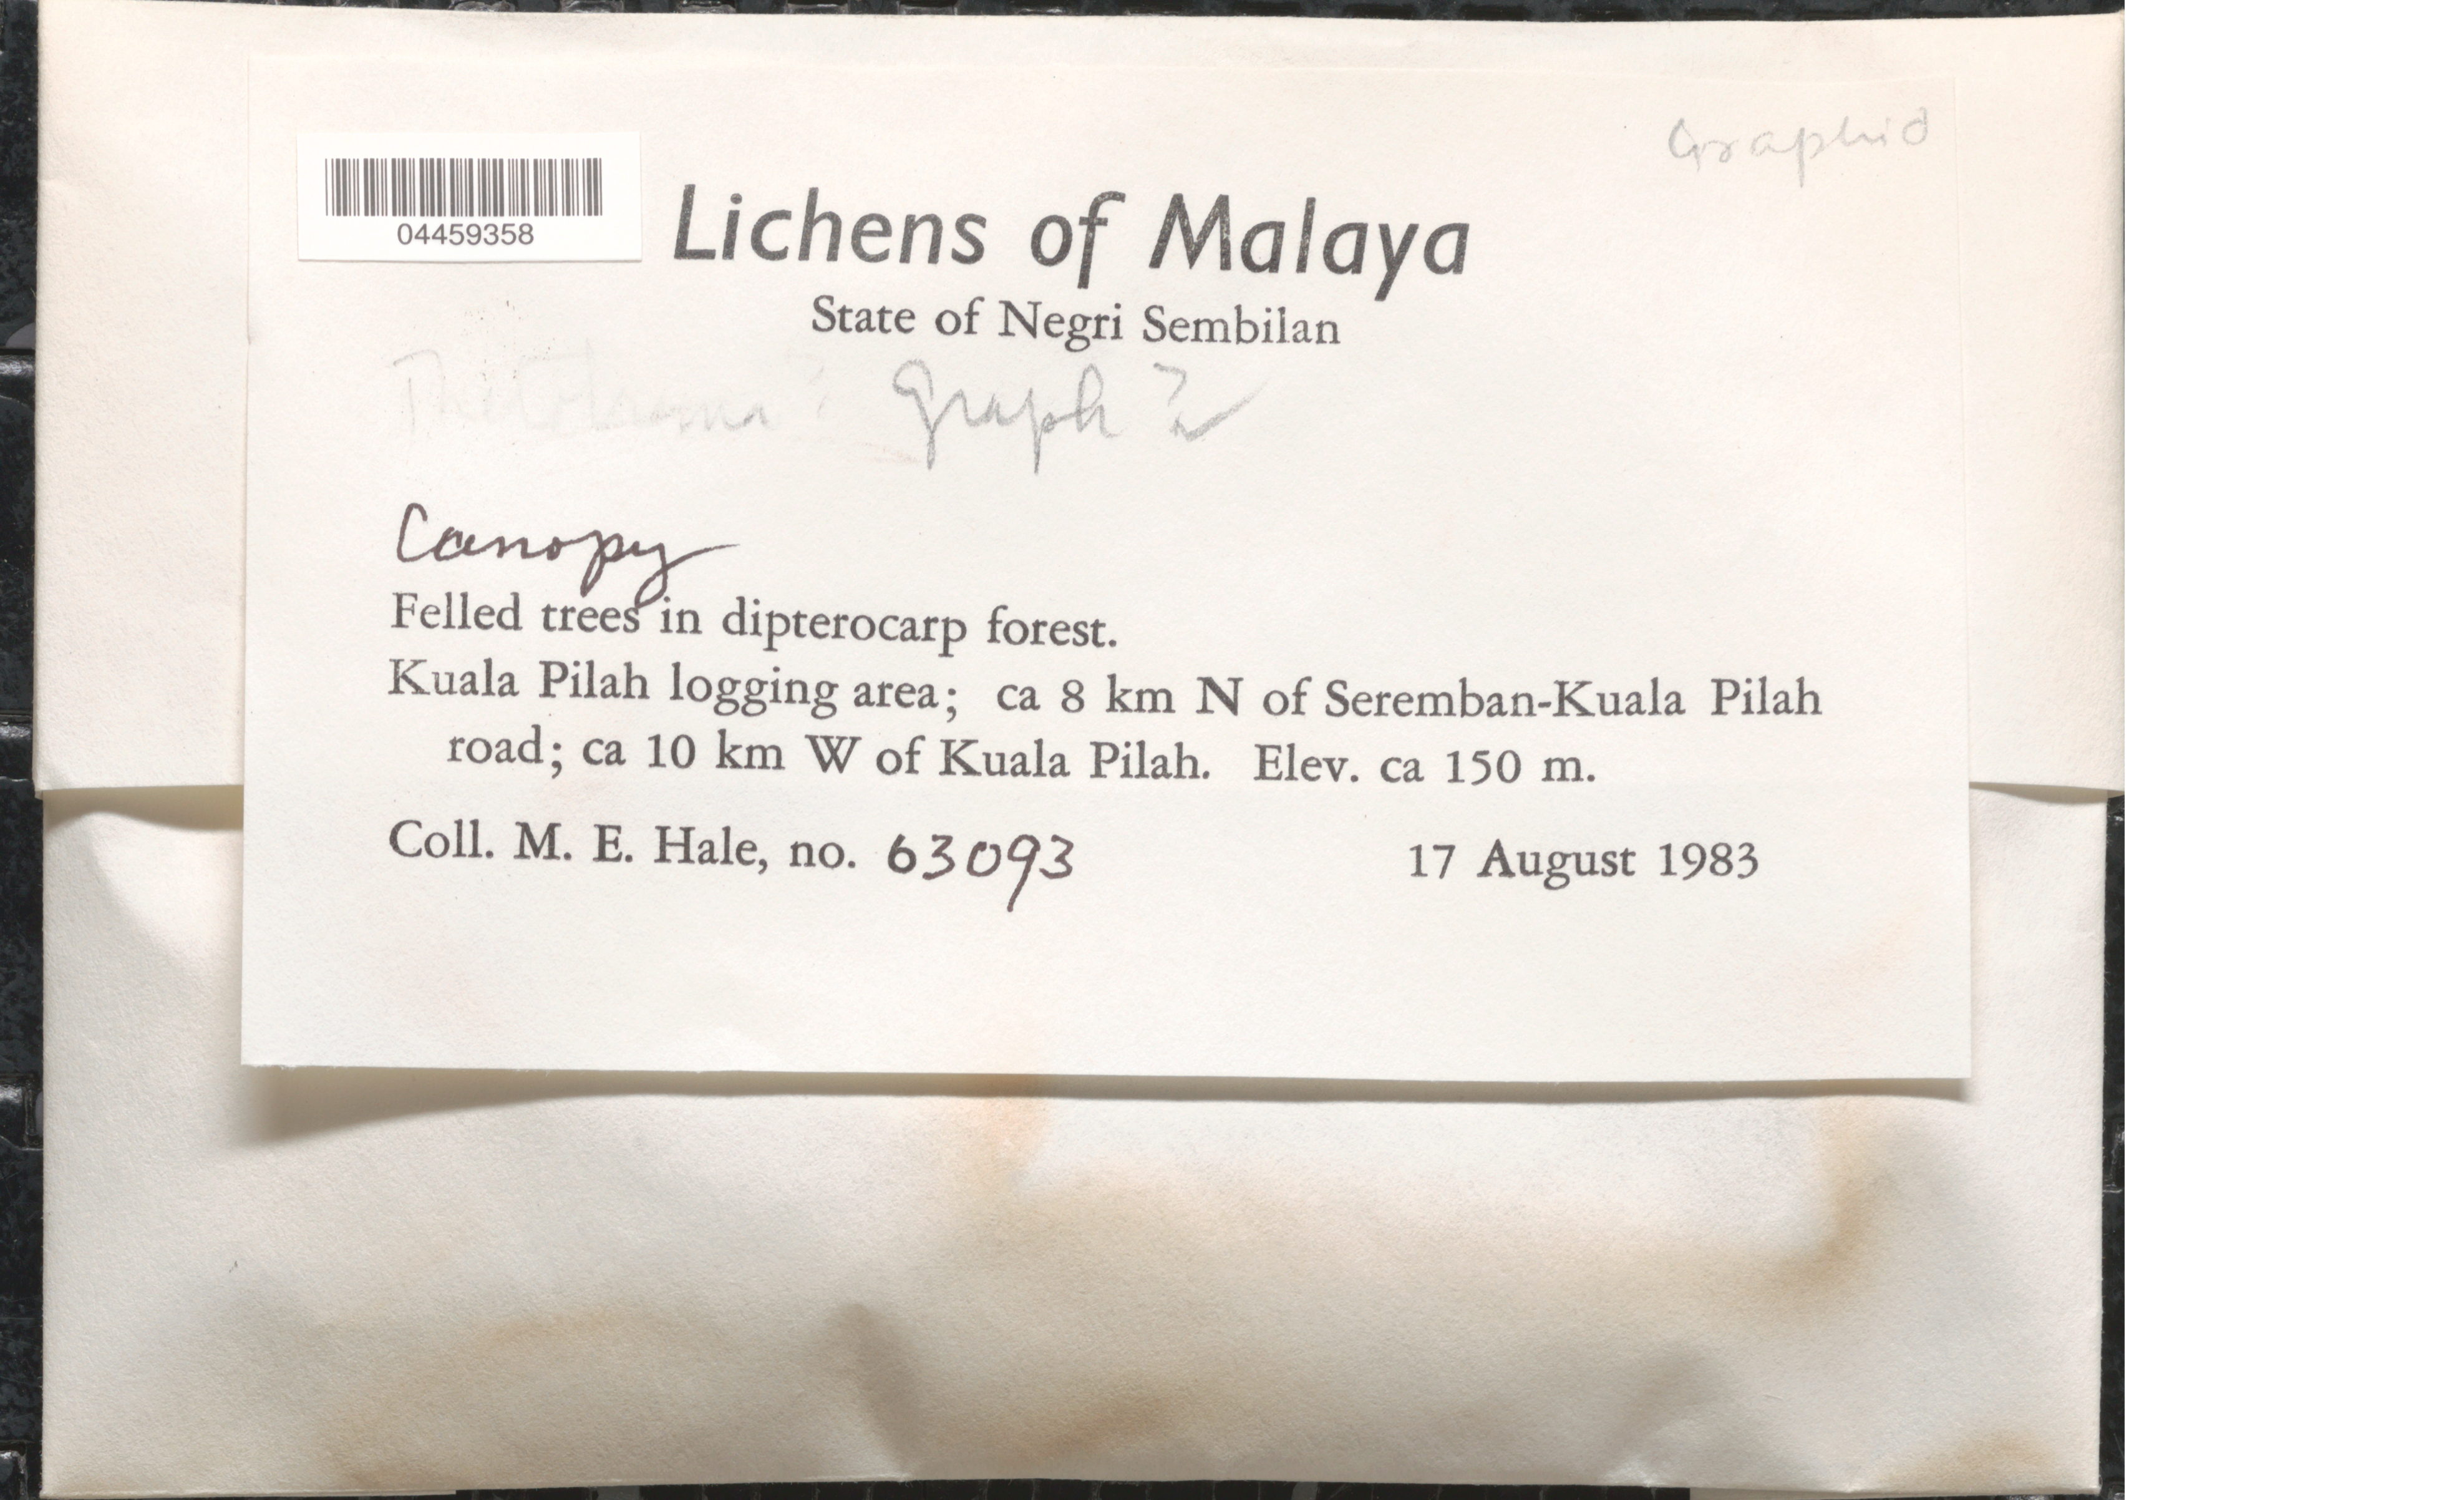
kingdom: Fungi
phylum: Ascomycota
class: Lecanoromycetes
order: Ostropales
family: Graphidaceae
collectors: M. Hale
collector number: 63093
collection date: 1983-08-17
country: Malaysia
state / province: Negeri Sembilan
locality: Kuala Pilah logging area; ca 8 km N of Seremban-Kuala Pilah road; ca 10 km W of Kuala Pilah.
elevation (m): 150